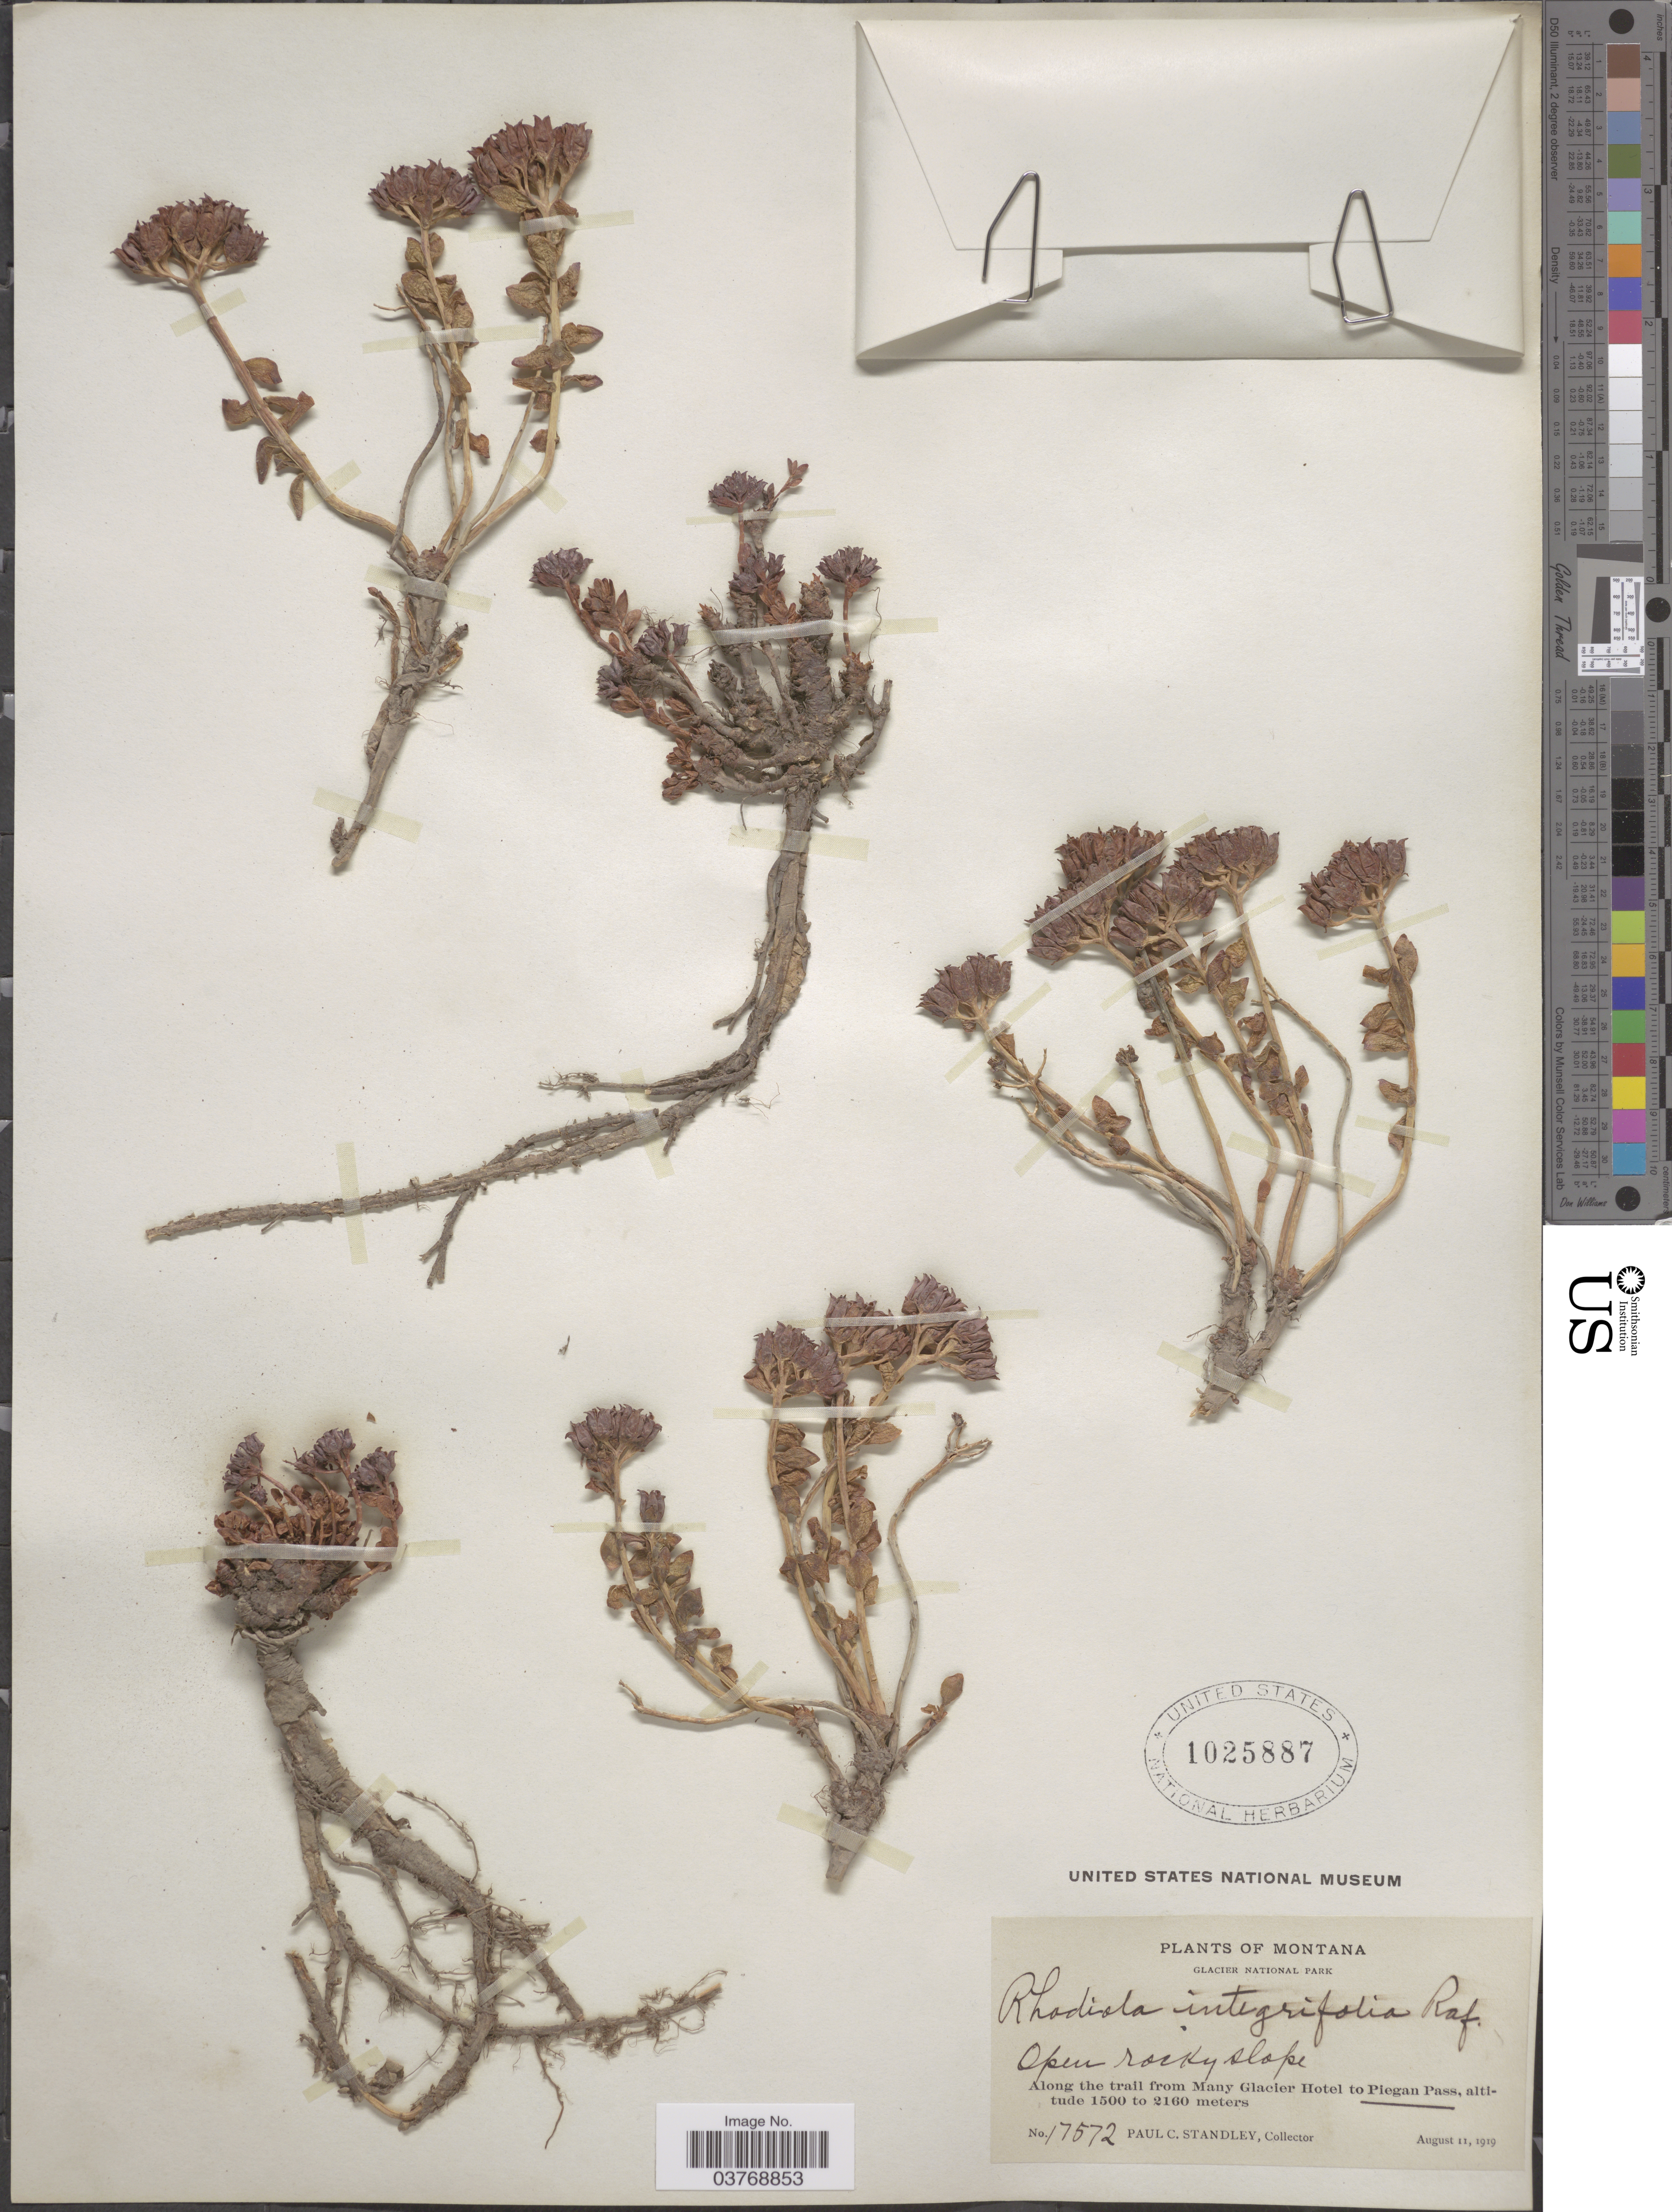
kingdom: Plantae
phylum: Tracheophyta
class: Magnoliopsida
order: Saxifragales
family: Crassulaceae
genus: Rhodiola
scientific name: Rhodiola integrifolia subsp. integrifolia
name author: Raf.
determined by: Strong, Mark T., (BOT), Smithsonian Institution - National Museum of Natural History (UNITED STATES)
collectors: P. C. Standley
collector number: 17572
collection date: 1919-08-11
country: United States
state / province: Wyoming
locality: Glacier National Park. Along the trail from Many Glacier Hotel to Piegan Pass.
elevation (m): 1500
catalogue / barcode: US 1025887